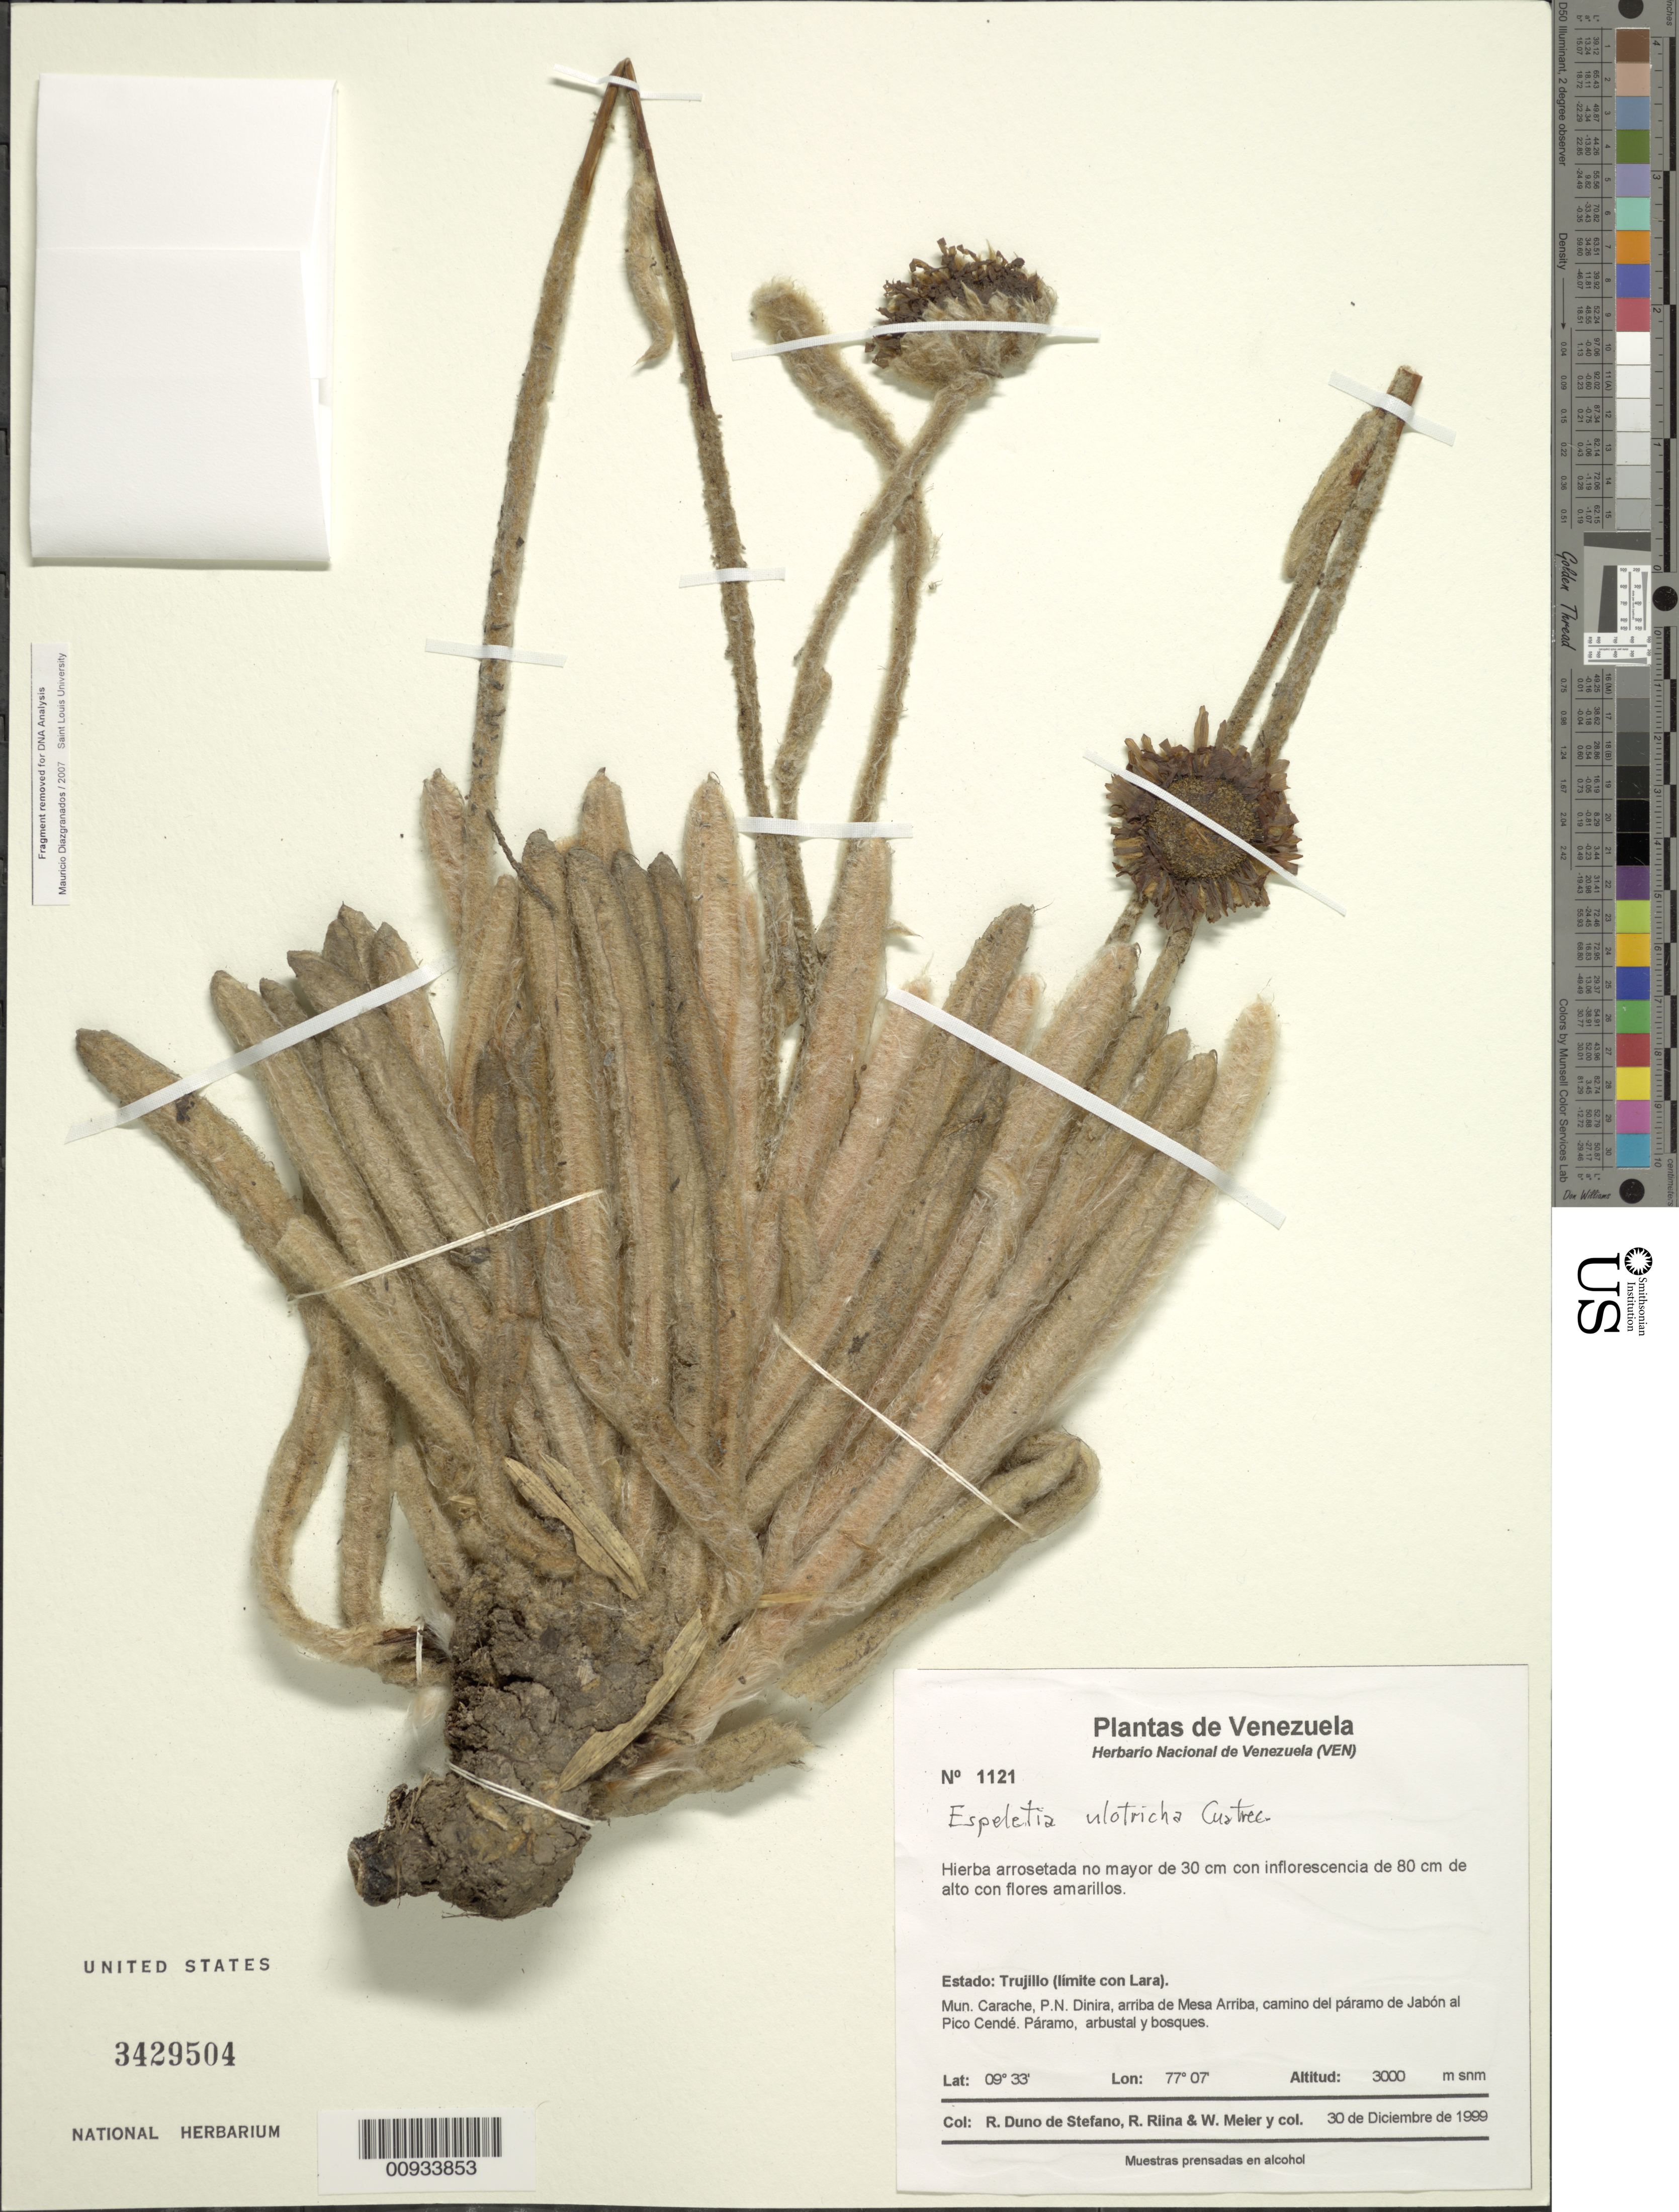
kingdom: Plantae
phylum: Tracheophyta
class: Magnoliopsida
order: Asterales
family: Asteraceae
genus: Espeletia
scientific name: Espeletia ulotricha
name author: Cuatrec.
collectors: R. Duno de Stefano & R. Riina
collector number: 1121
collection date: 1999-12-30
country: Venezuela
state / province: Trujillo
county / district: Carache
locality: P.N. Dinira, arriba de Mesa Arriba, camino del páramo de Jabón al Pico Cendé. Límite con Estado de Lara.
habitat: Páramo, arbustal y bosque.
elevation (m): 3000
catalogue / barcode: US 3429504